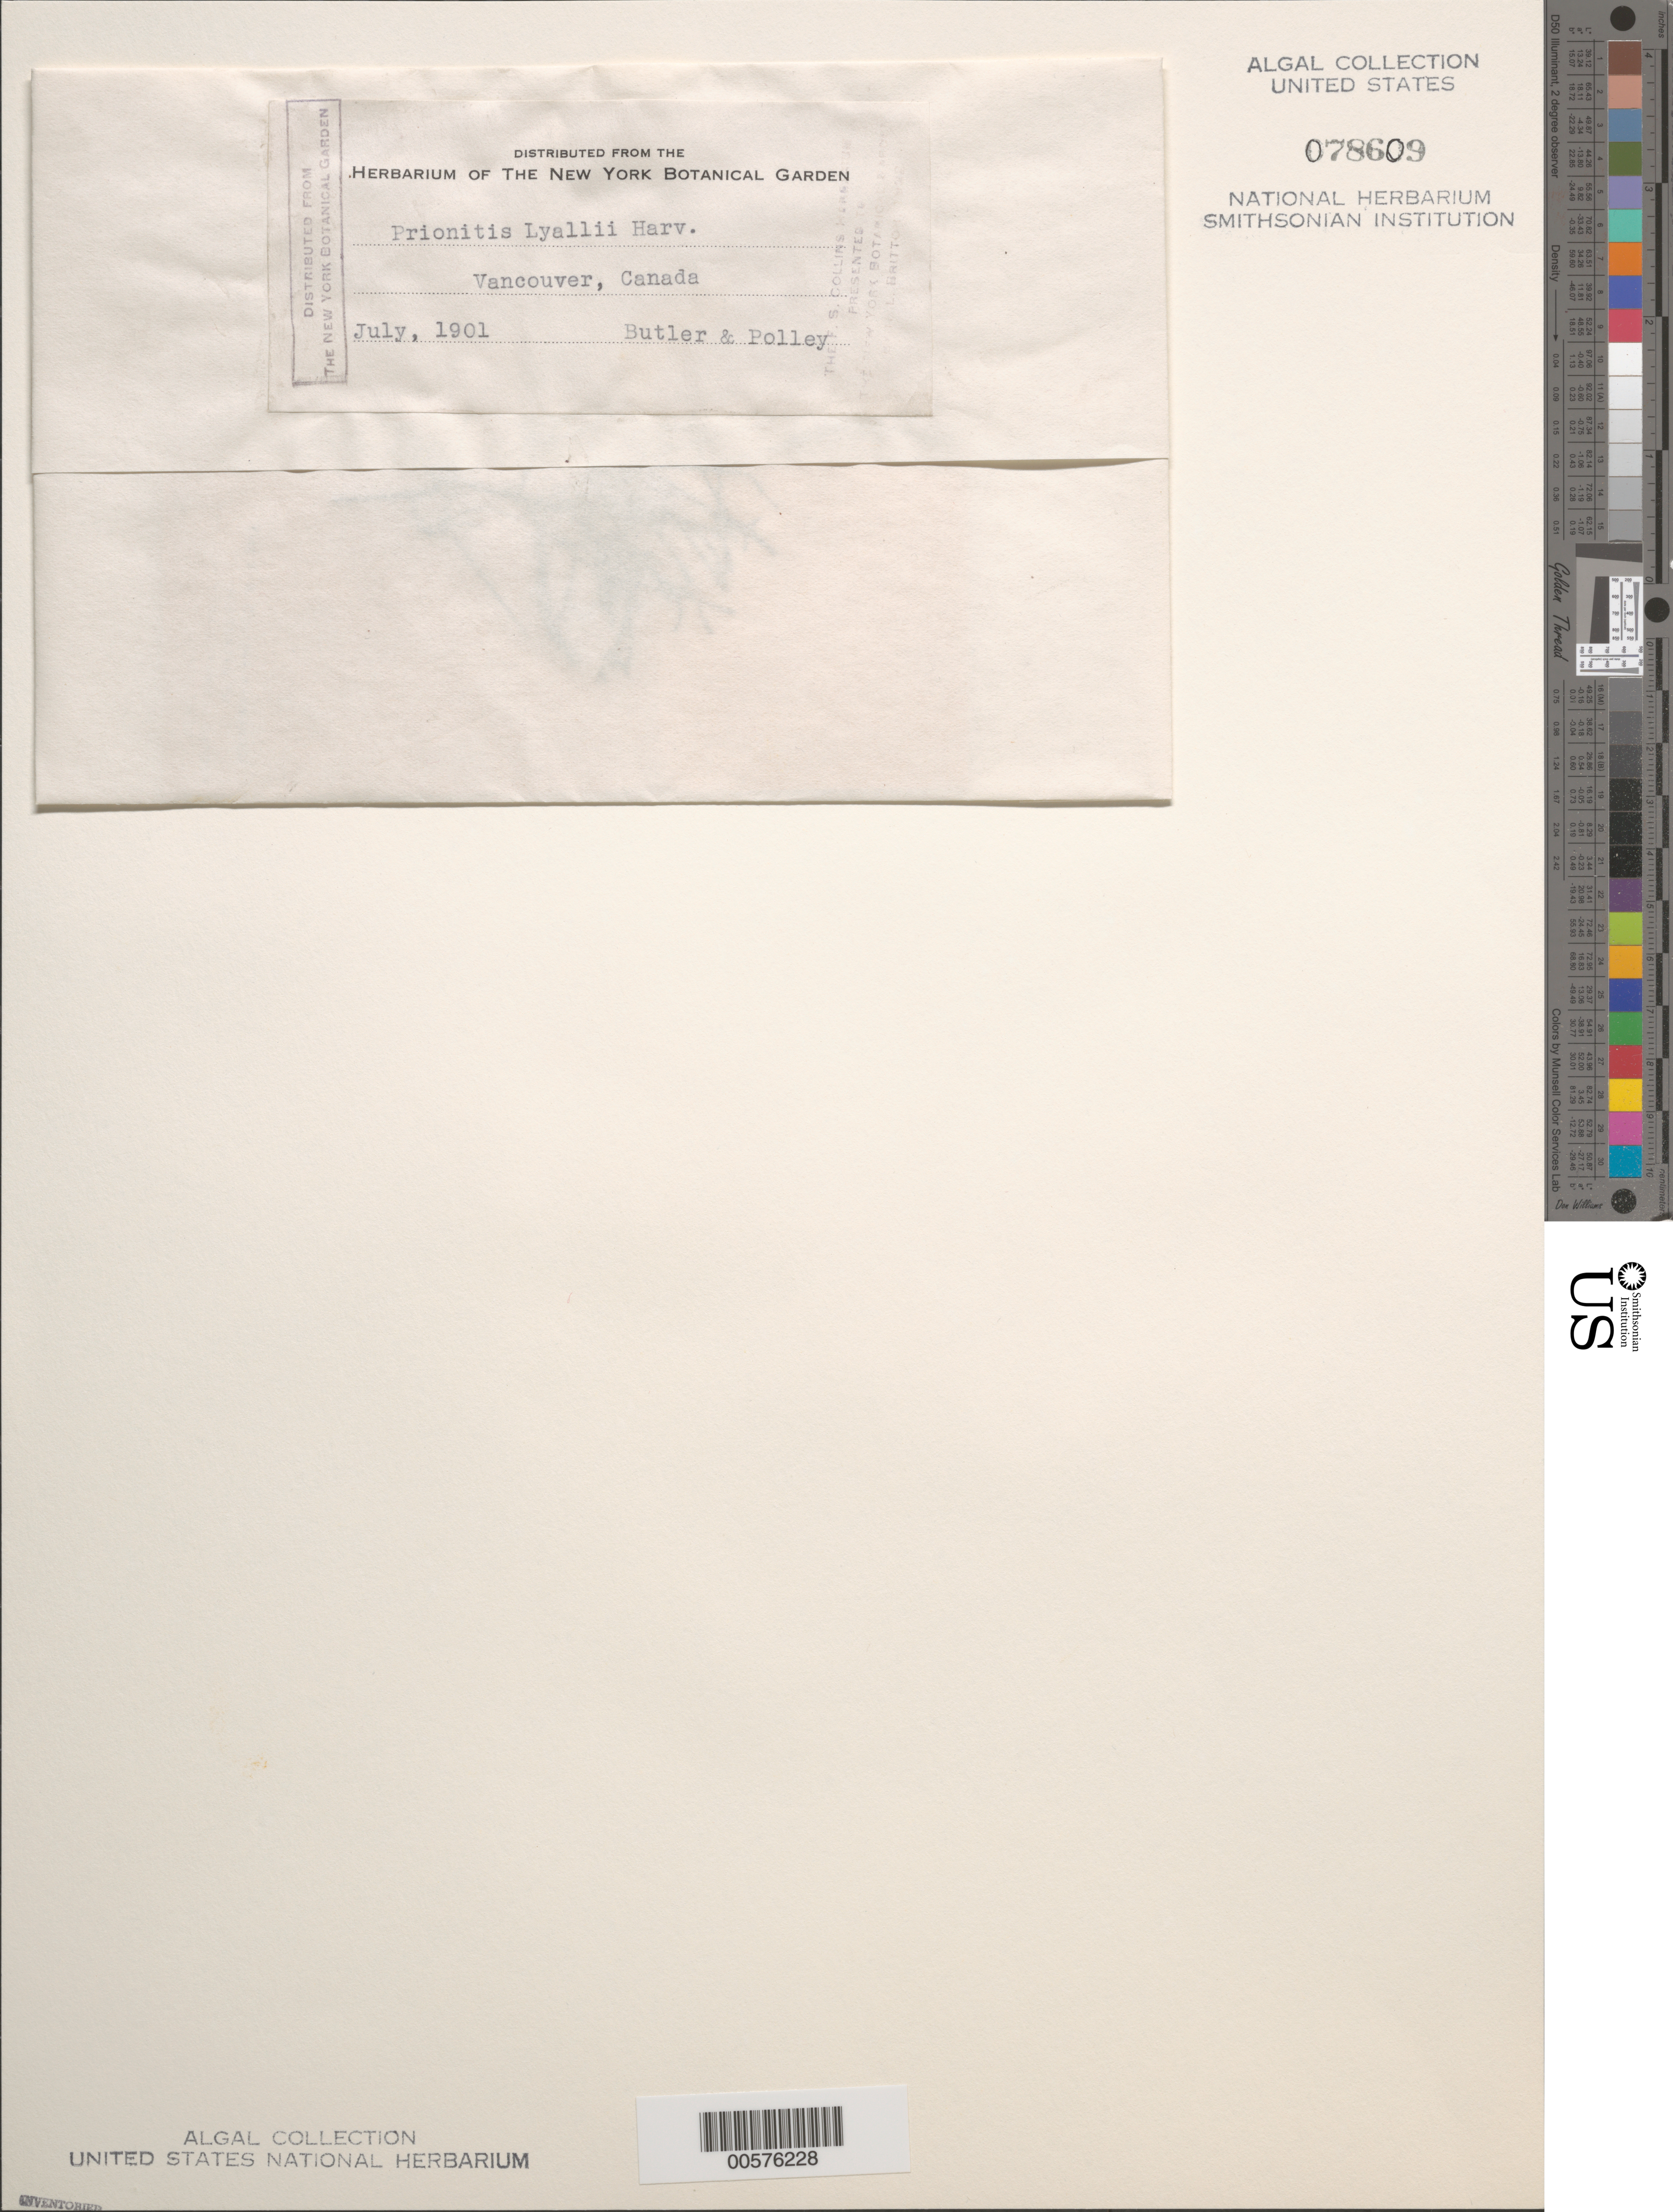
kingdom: Plantae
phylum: Rhodophyta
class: Florideophyceae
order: Cryptonemiales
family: Cryptonemiaceae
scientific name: Prionitis sternbergii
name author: (C. Agardh) J. Agardh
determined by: Algae name updating Project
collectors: E. Butler & J. Polley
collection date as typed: Jul 1901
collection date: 1901-07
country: Canada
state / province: British Columbia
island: Vancouver Island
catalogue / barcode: US 78609